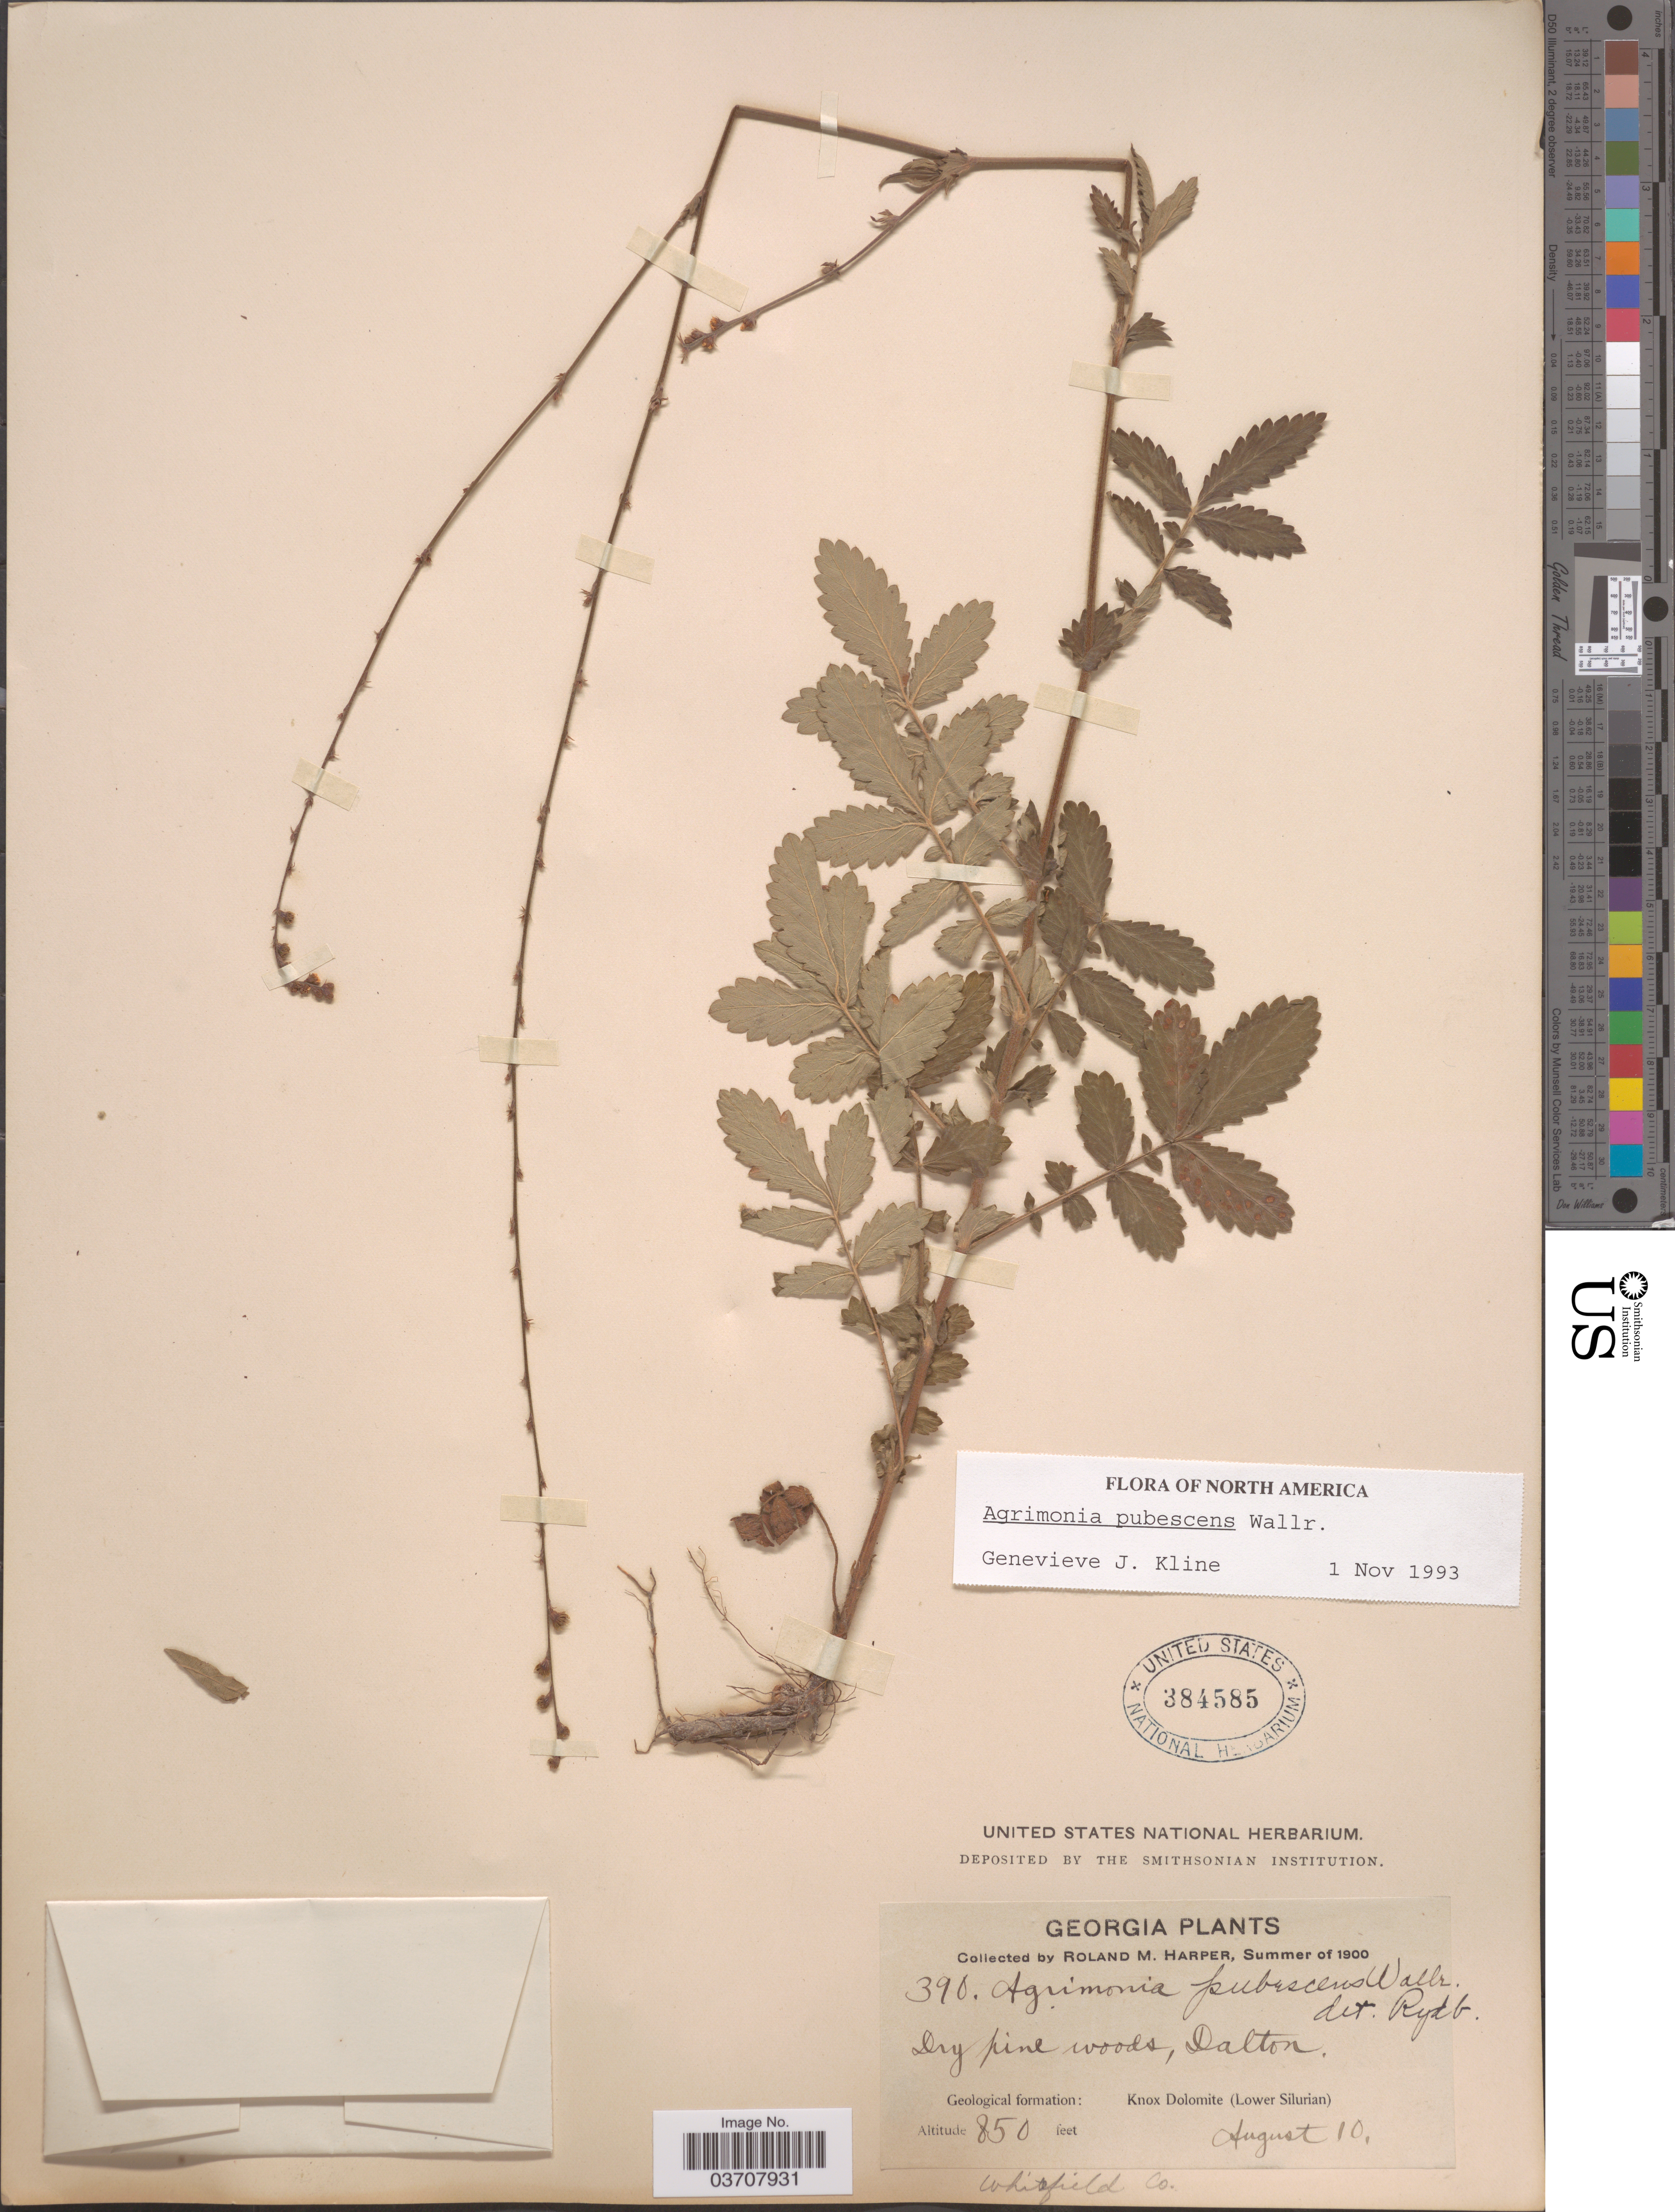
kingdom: Plantae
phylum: Tracheophyta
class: Magnoliopsida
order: Rosales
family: Rosaceae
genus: Agrimonia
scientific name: Agrimonia pubescens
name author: Wallr.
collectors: R. M. Harper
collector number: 390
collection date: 1900-08-10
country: United States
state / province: Georgia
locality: Dalton. Geological formation: Knox Dolomite (Lower Silurian). Whitfield Co.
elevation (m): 259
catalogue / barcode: US 384585